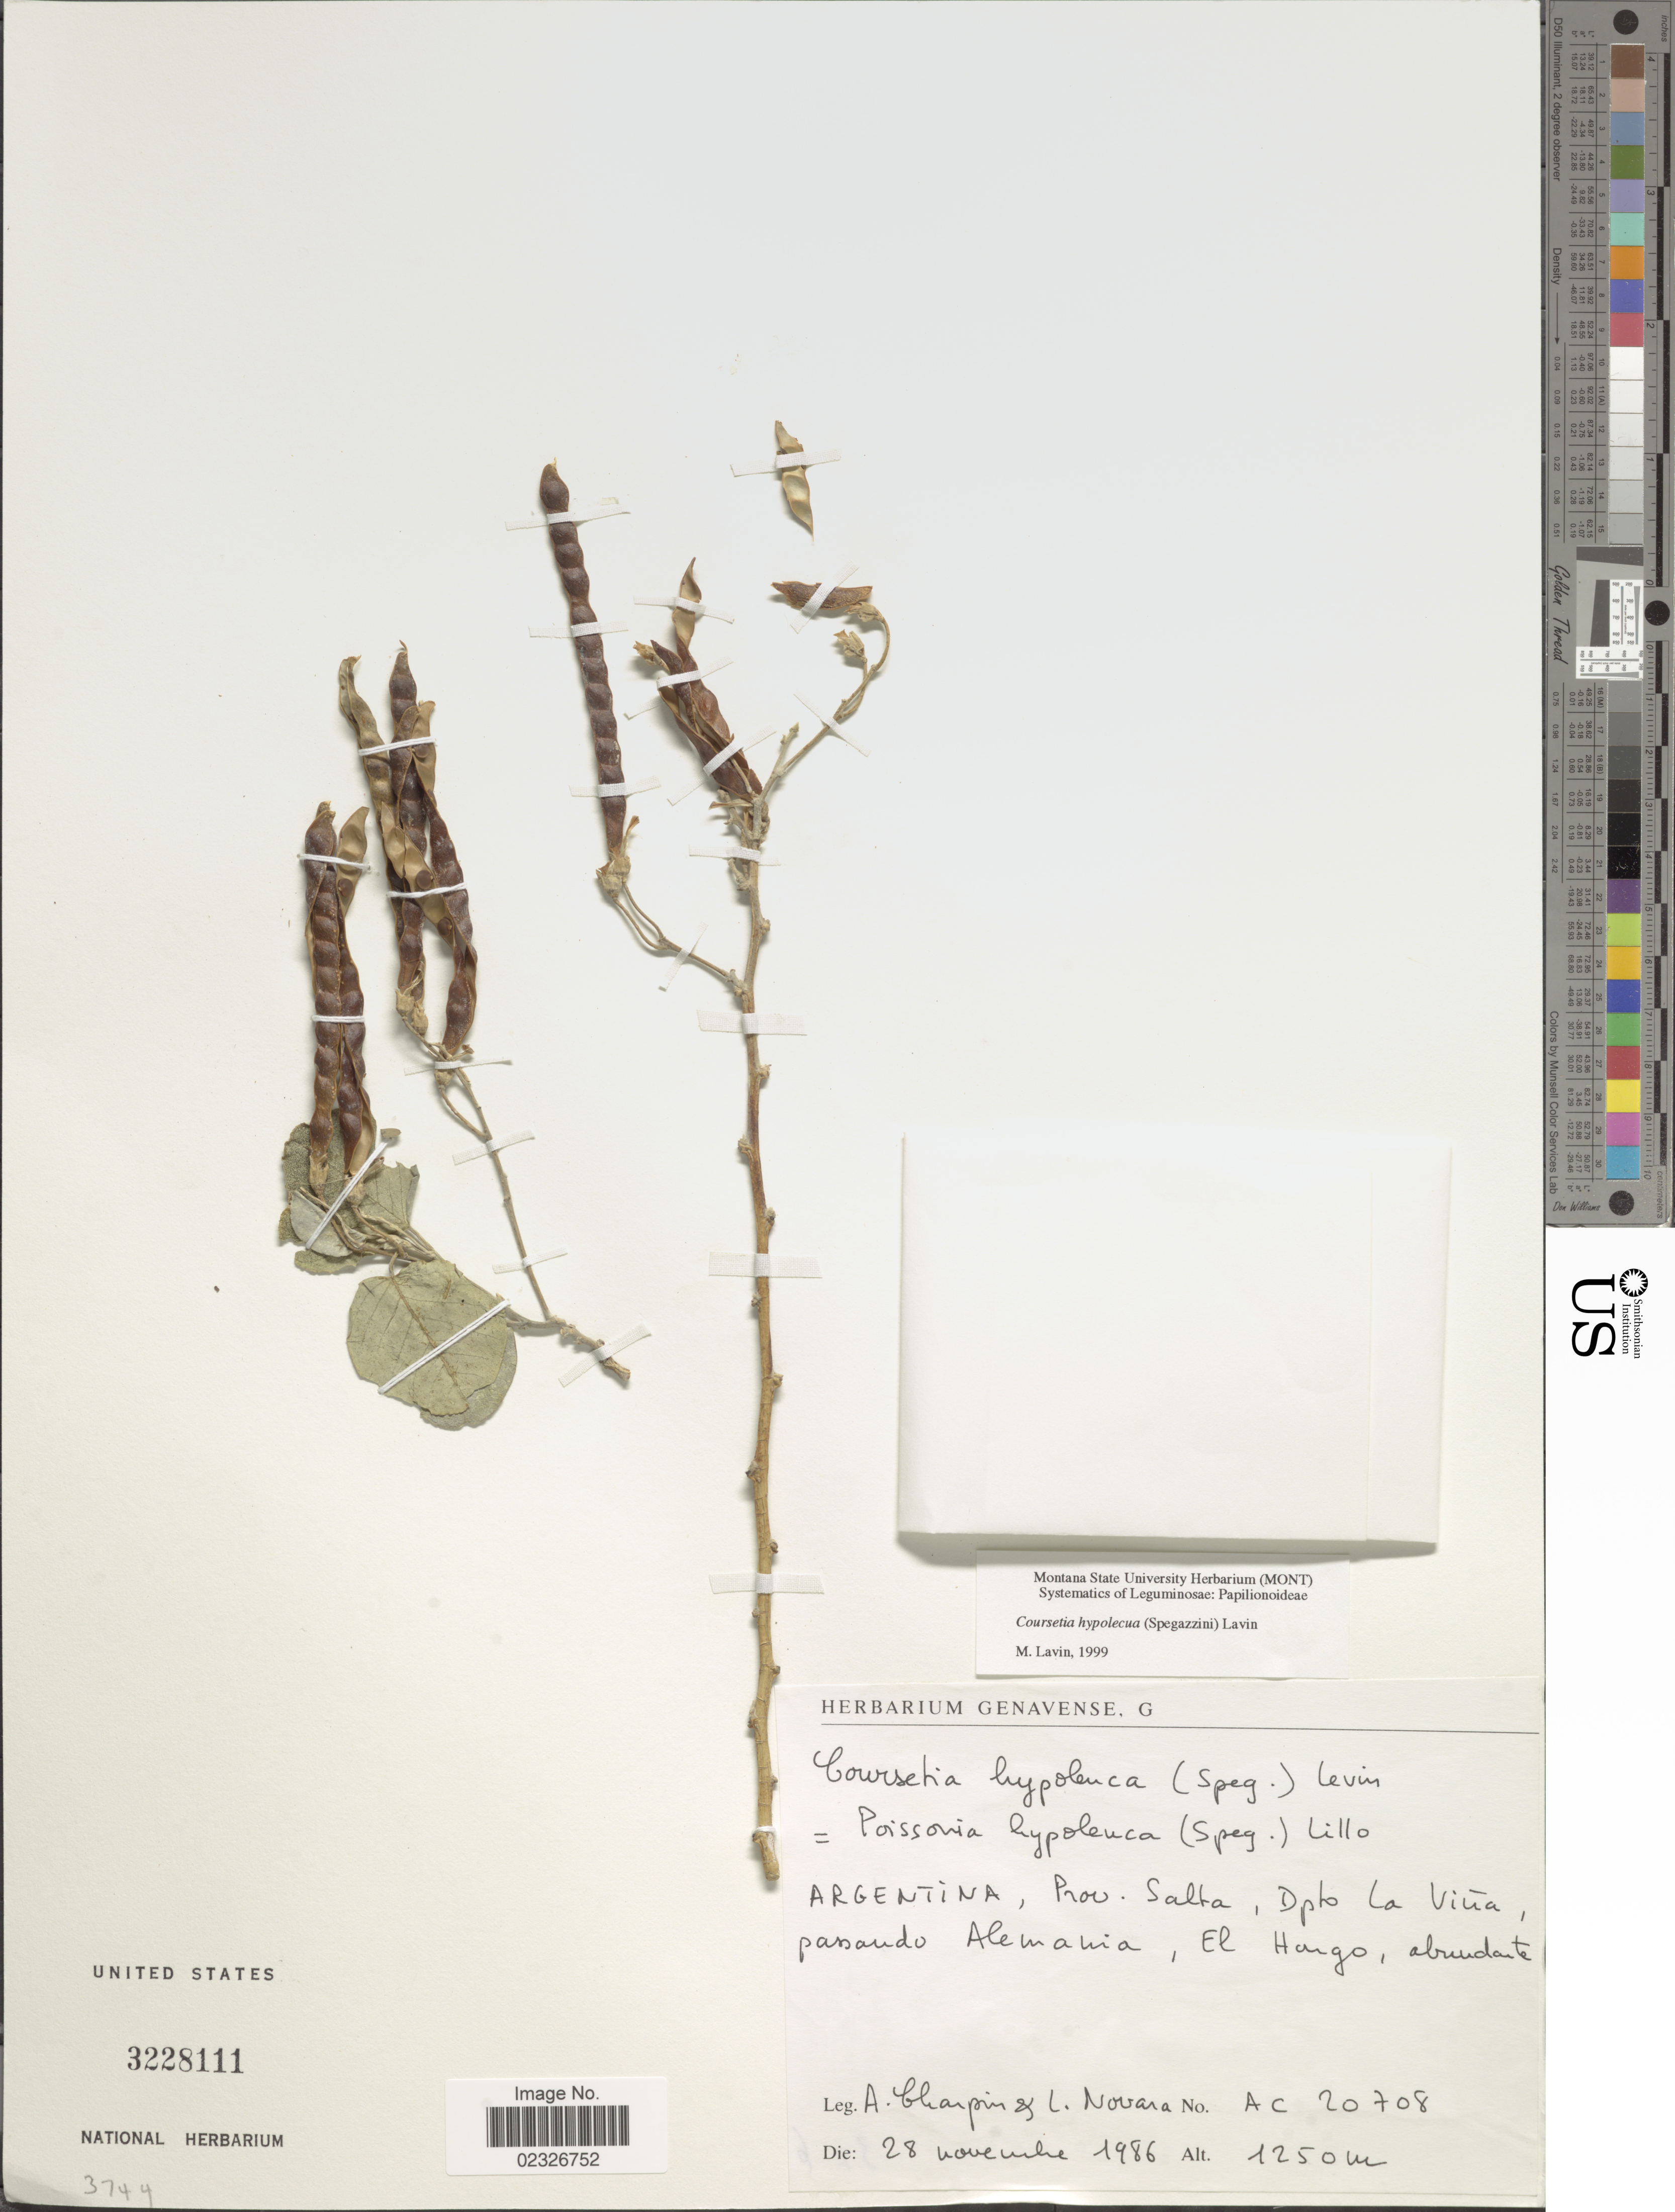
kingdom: Plantae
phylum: Tracheophyta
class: Magnoliopsida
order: Fabales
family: Fabaceae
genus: Coursetia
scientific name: Coursetia hypoleuca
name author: (Speg.) Lavin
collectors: A. Charpin & L. Novara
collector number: AC20708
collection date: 1986-11-28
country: Argentina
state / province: Salta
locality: Argentina, Prov. Salta, Dpto La Viña, pasando Alemania, El Hargo, abundarte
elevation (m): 1250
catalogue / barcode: US 3228111